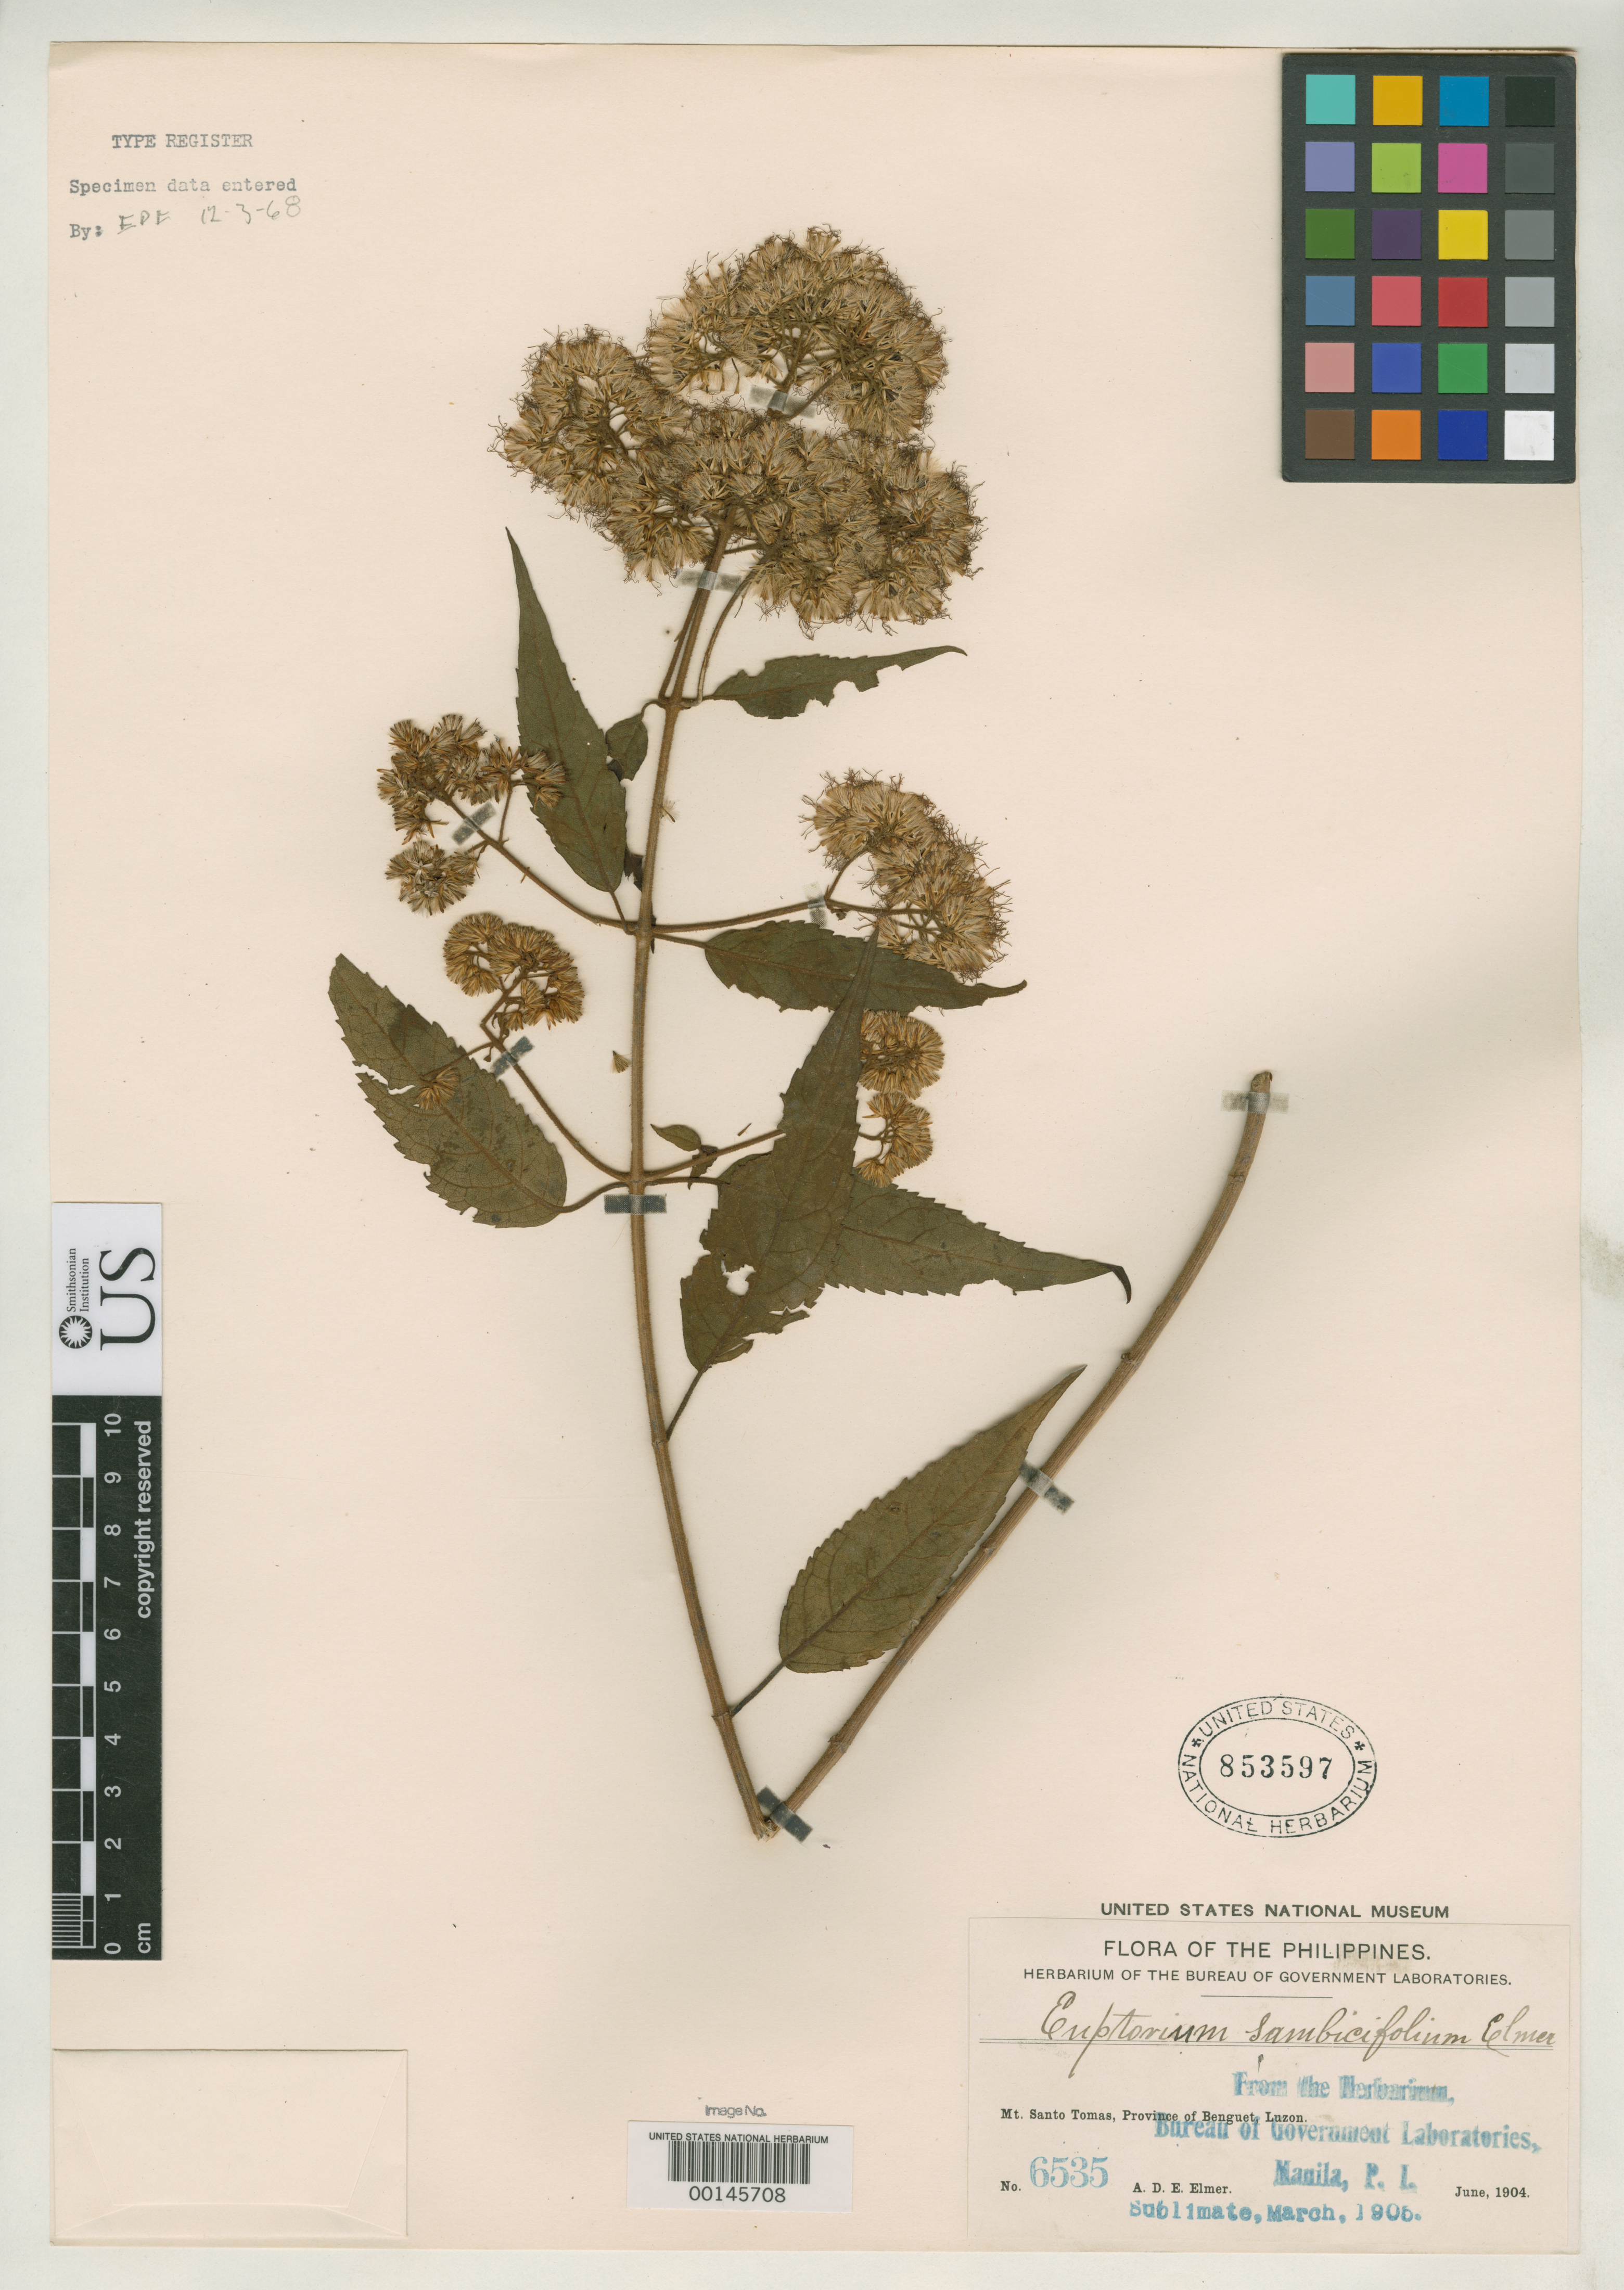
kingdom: Plantae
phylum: Tracheophyta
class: Magnoliopsida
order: Asterales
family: Asteraceae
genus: Eupatorium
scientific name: Eupatorium sambucifolium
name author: Elmer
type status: Isotype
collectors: A. D. E. Elmer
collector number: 6535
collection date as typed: Jun 1904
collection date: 1904-06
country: Philippines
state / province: Cordillera (Administrative Region)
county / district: Benguet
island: Luzon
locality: Mt. Santo Tomas.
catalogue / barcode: US 853597